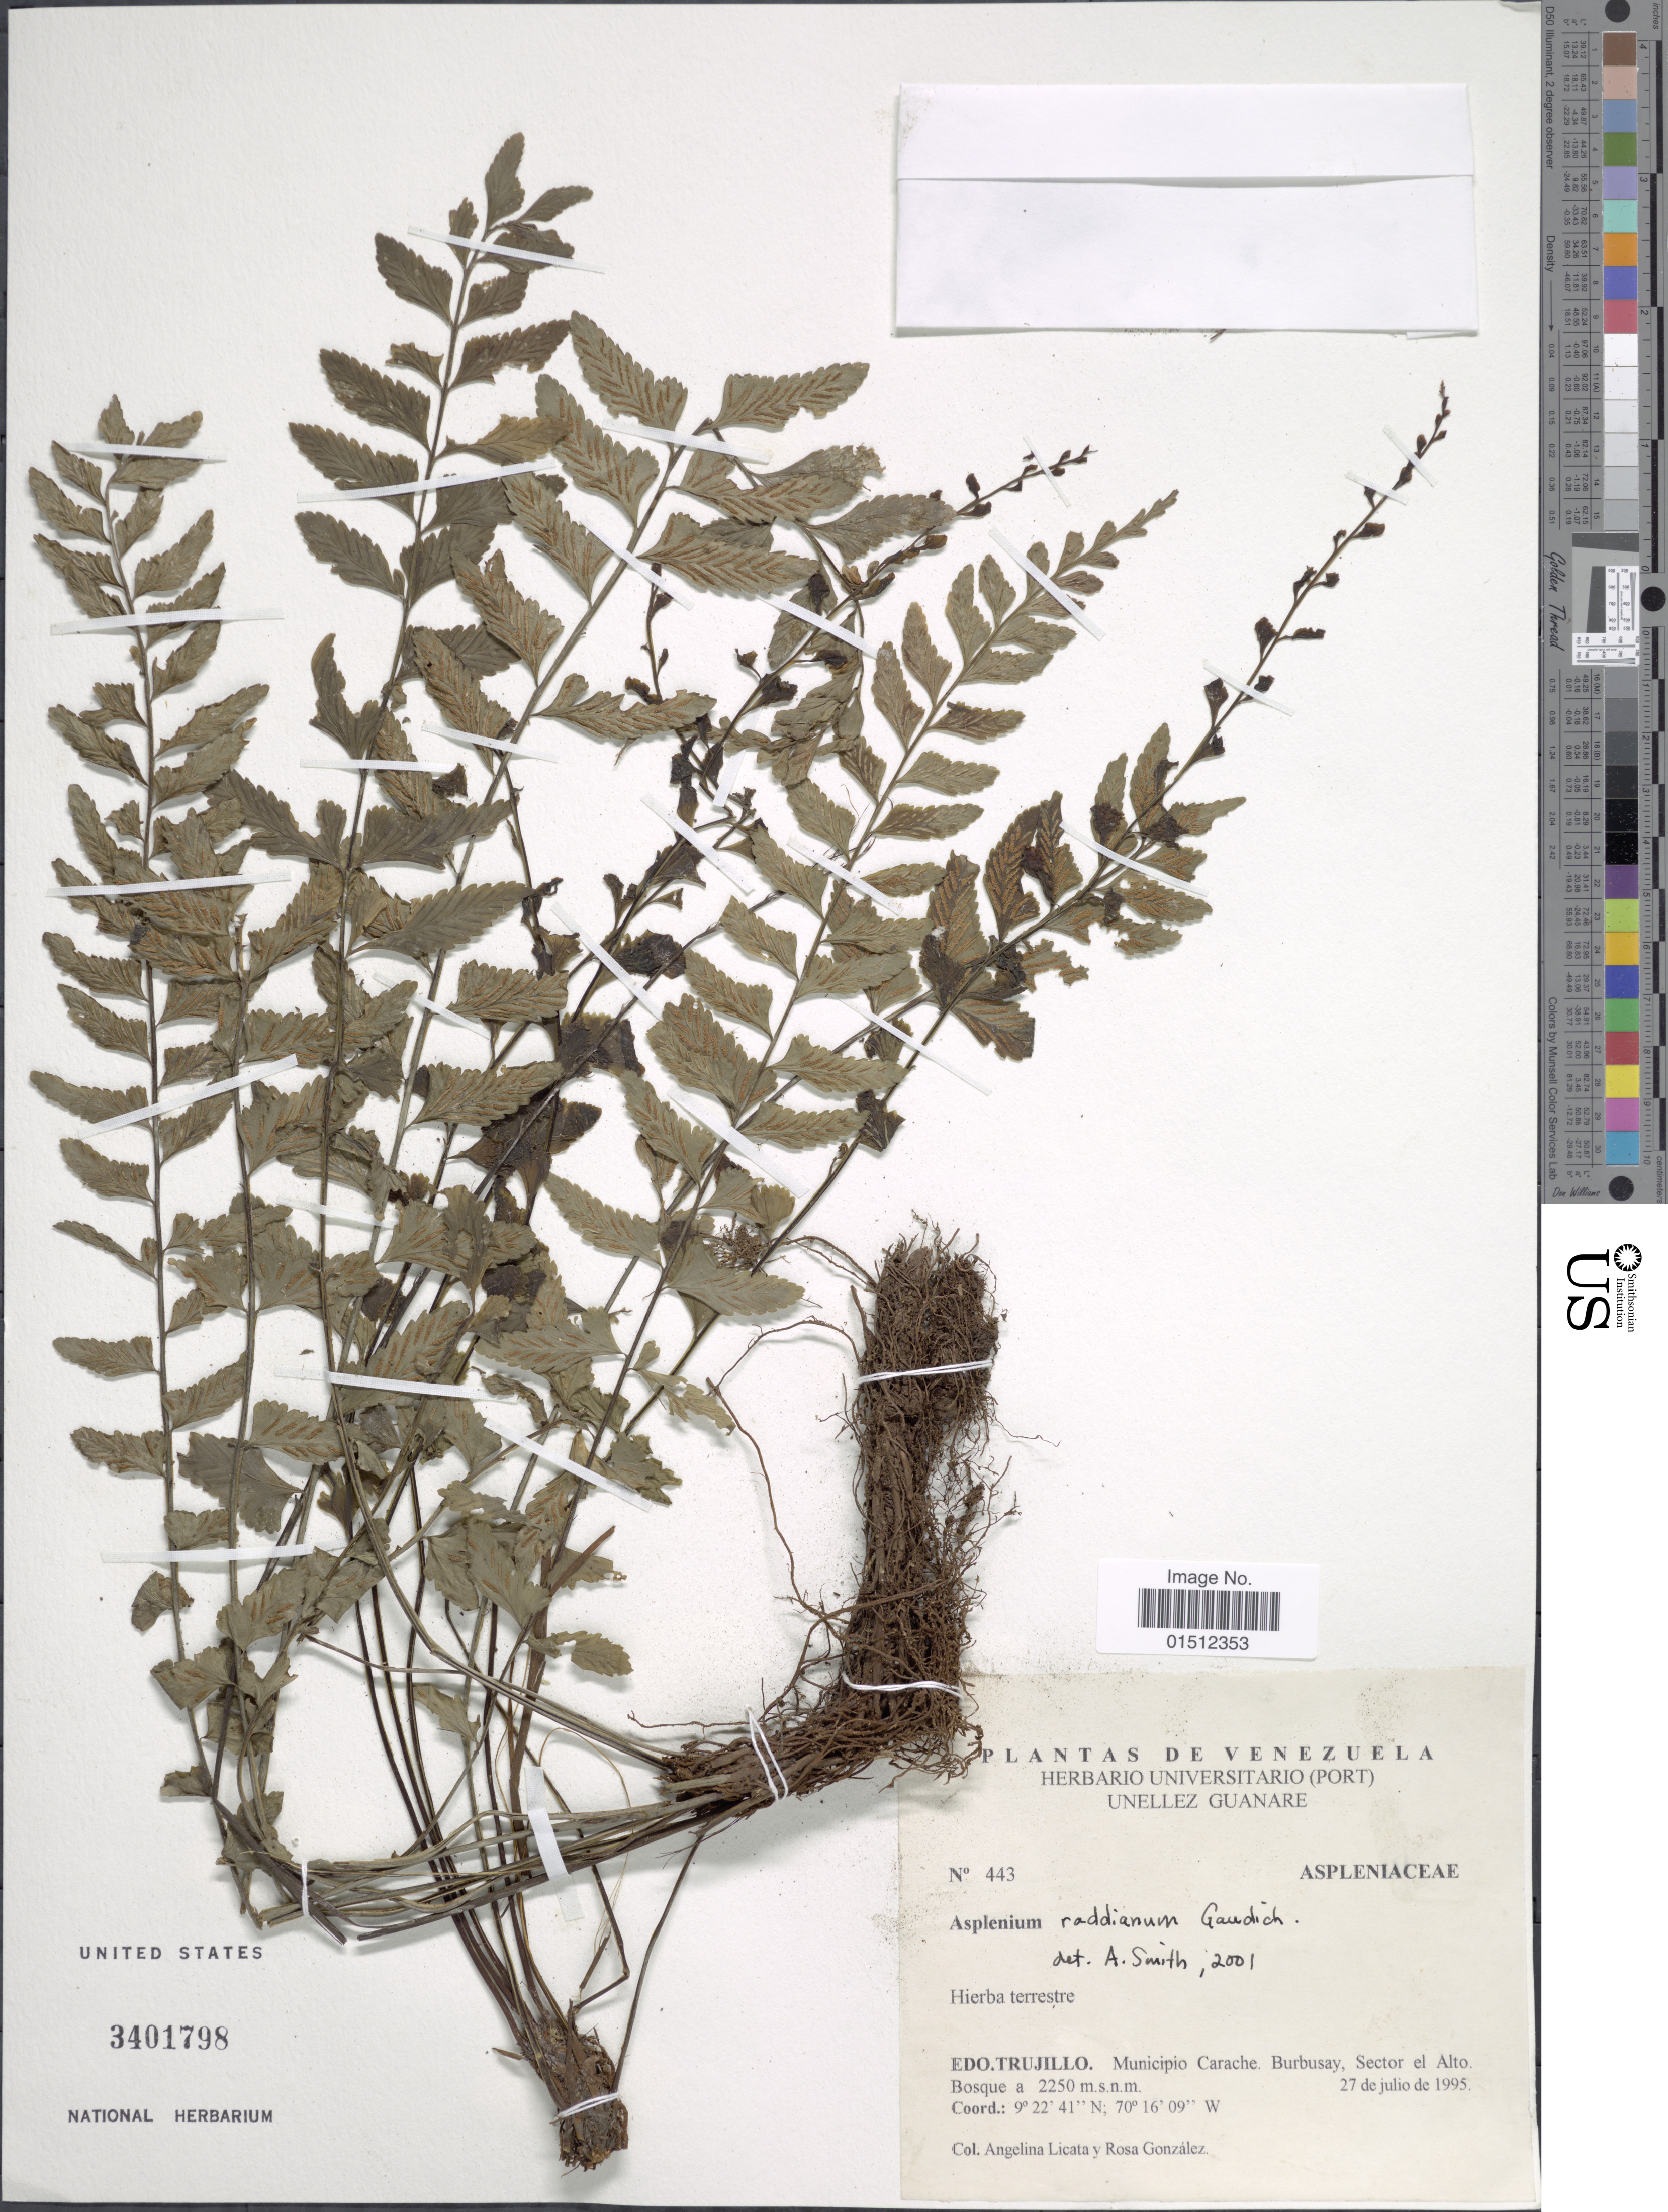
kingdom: Plantae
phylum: Tracheophyta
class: Polypodiopsida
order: Polypodiales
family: Aspleniaceae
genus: Asplenium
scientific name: Asplenium raddianum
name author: Gaudich.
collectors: A. Licata & R. Gonzales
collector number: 443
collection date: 1995-07-27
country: Venezuela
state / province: Trujillo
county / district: Carache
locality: Burbusay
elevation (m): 2250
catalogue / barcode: US 3401798